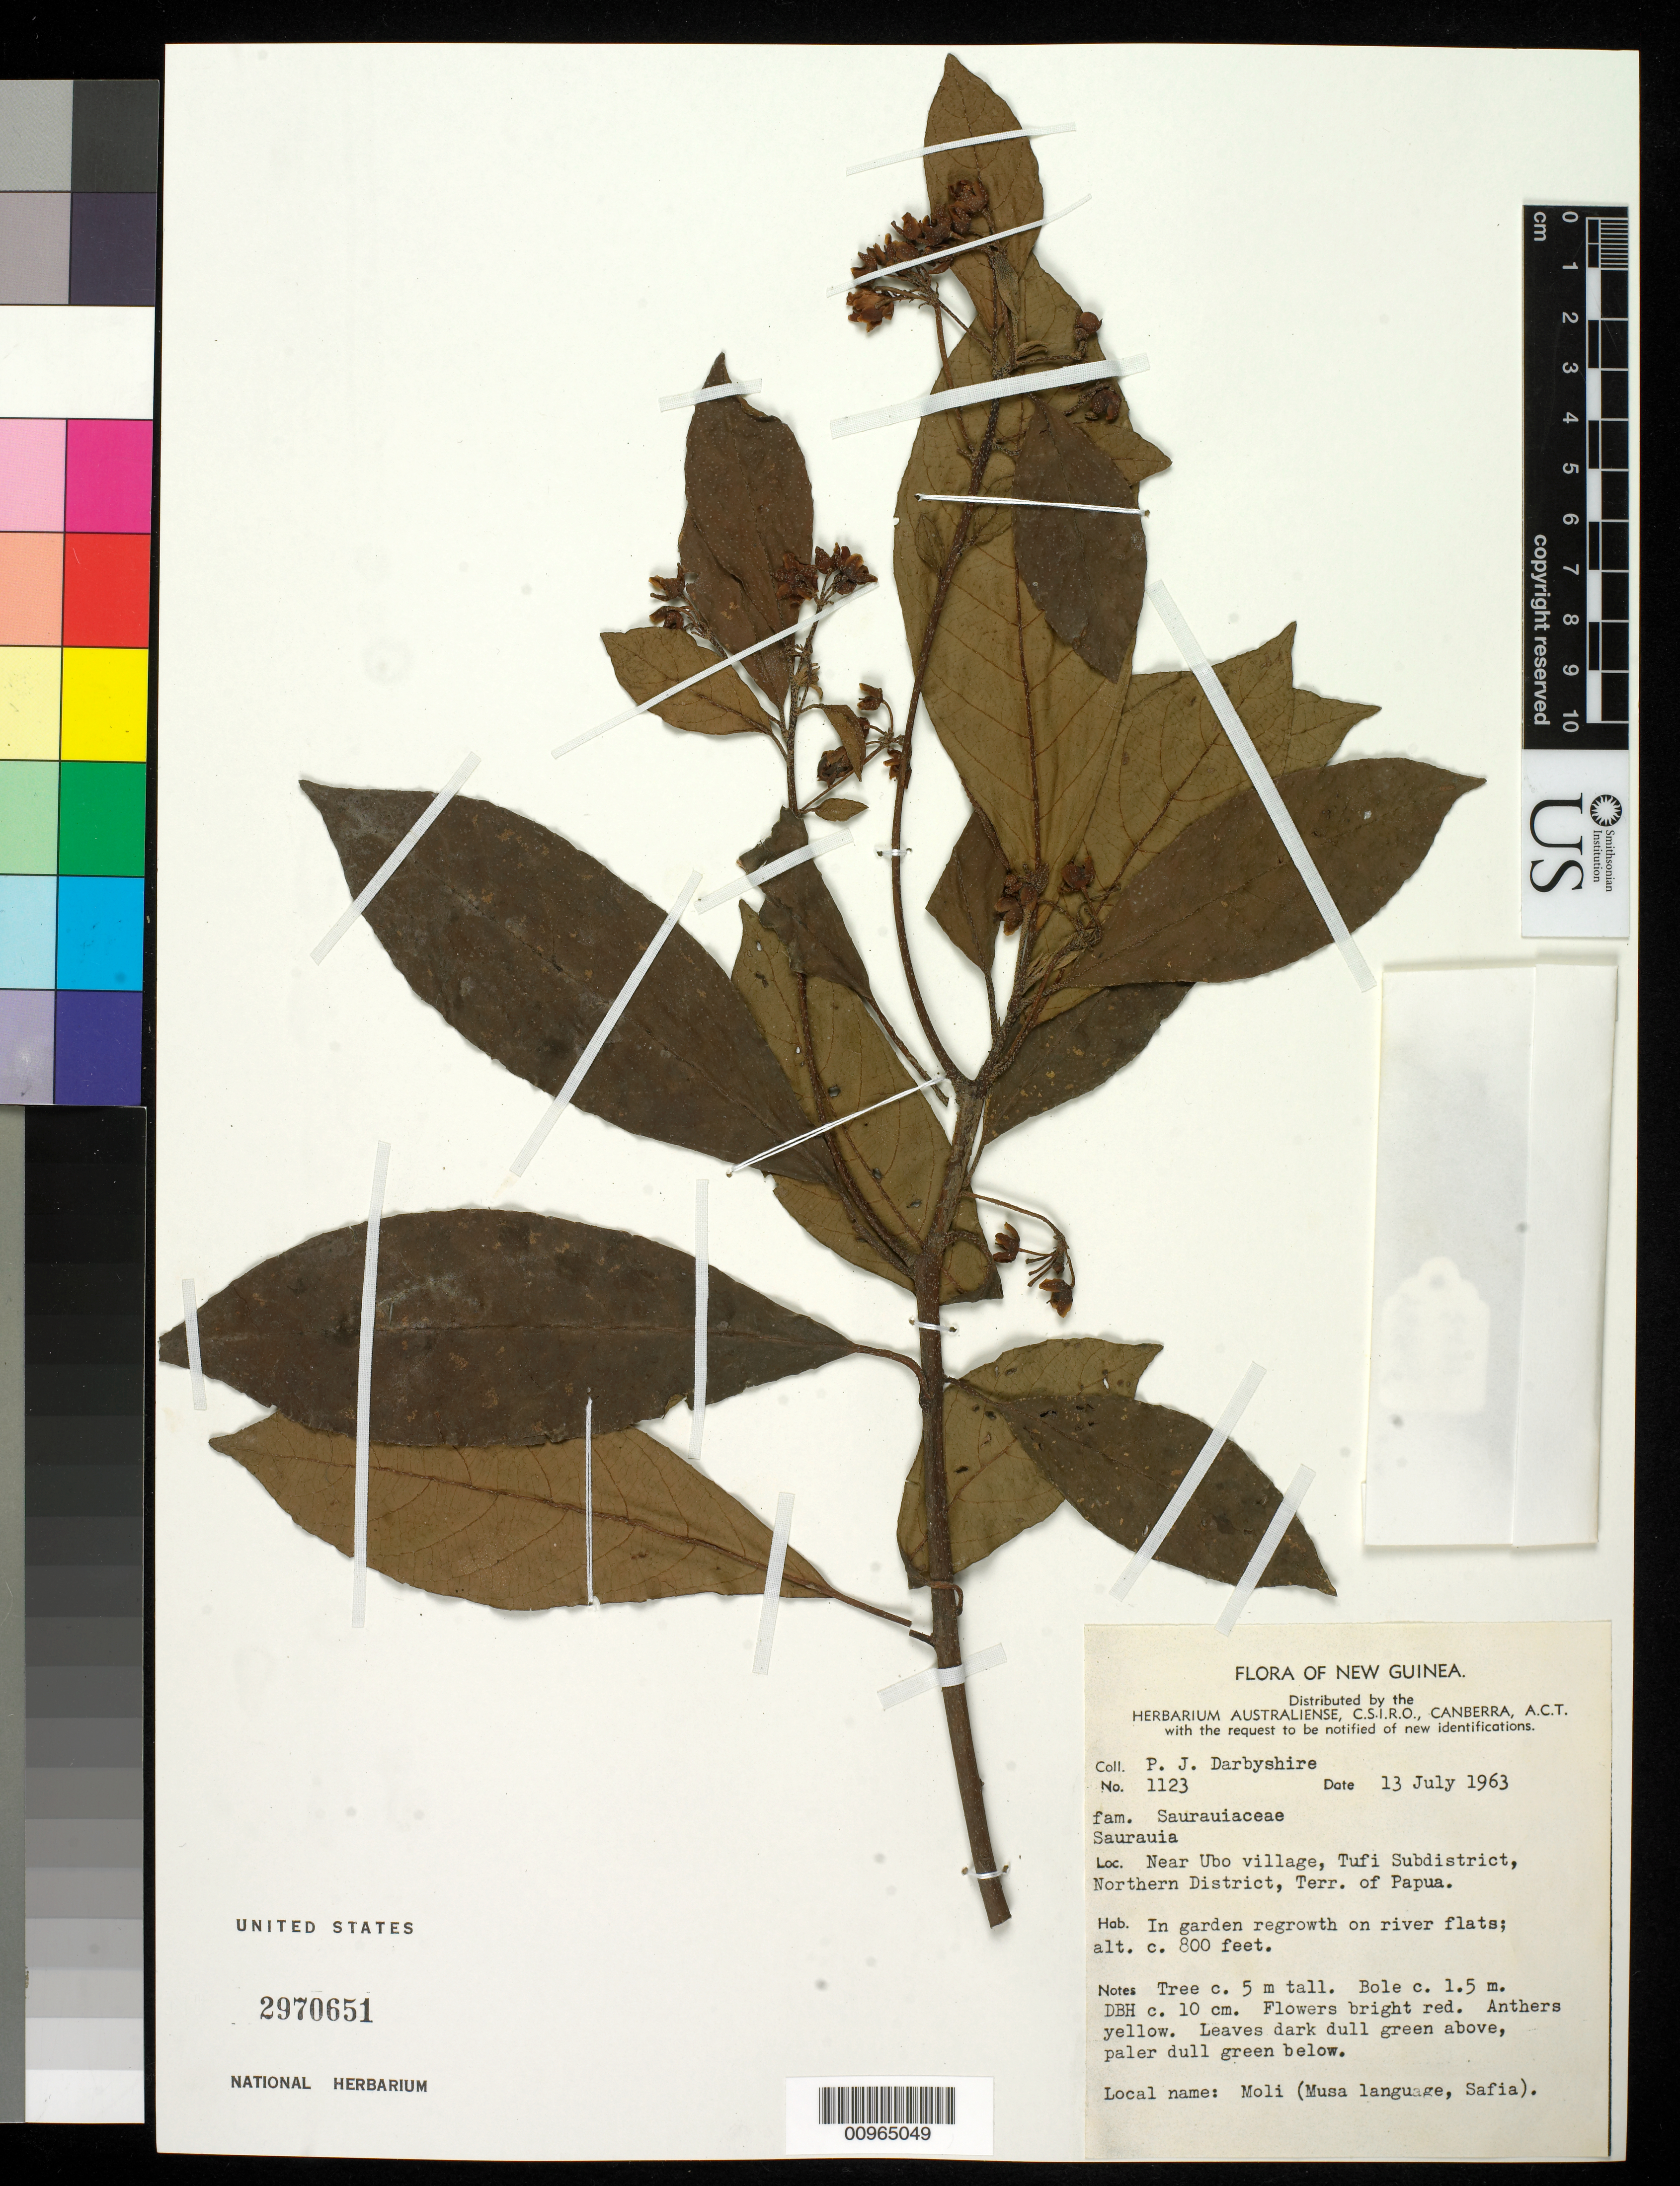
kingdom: Plantae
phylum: Tracheophyta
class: Magnoliopsida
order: Ericales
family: Actinidiaceae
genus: Saurauia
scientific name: Saurauia sp.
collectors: P. Darbyshire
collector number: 1123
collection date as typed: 13 Jul 1963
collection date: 1963-07-13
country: Papua New Guinea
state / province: Northern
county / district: Tufi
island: New Guinea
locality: Near Ubo village, Papua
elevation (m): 244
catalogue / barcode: US 2970651